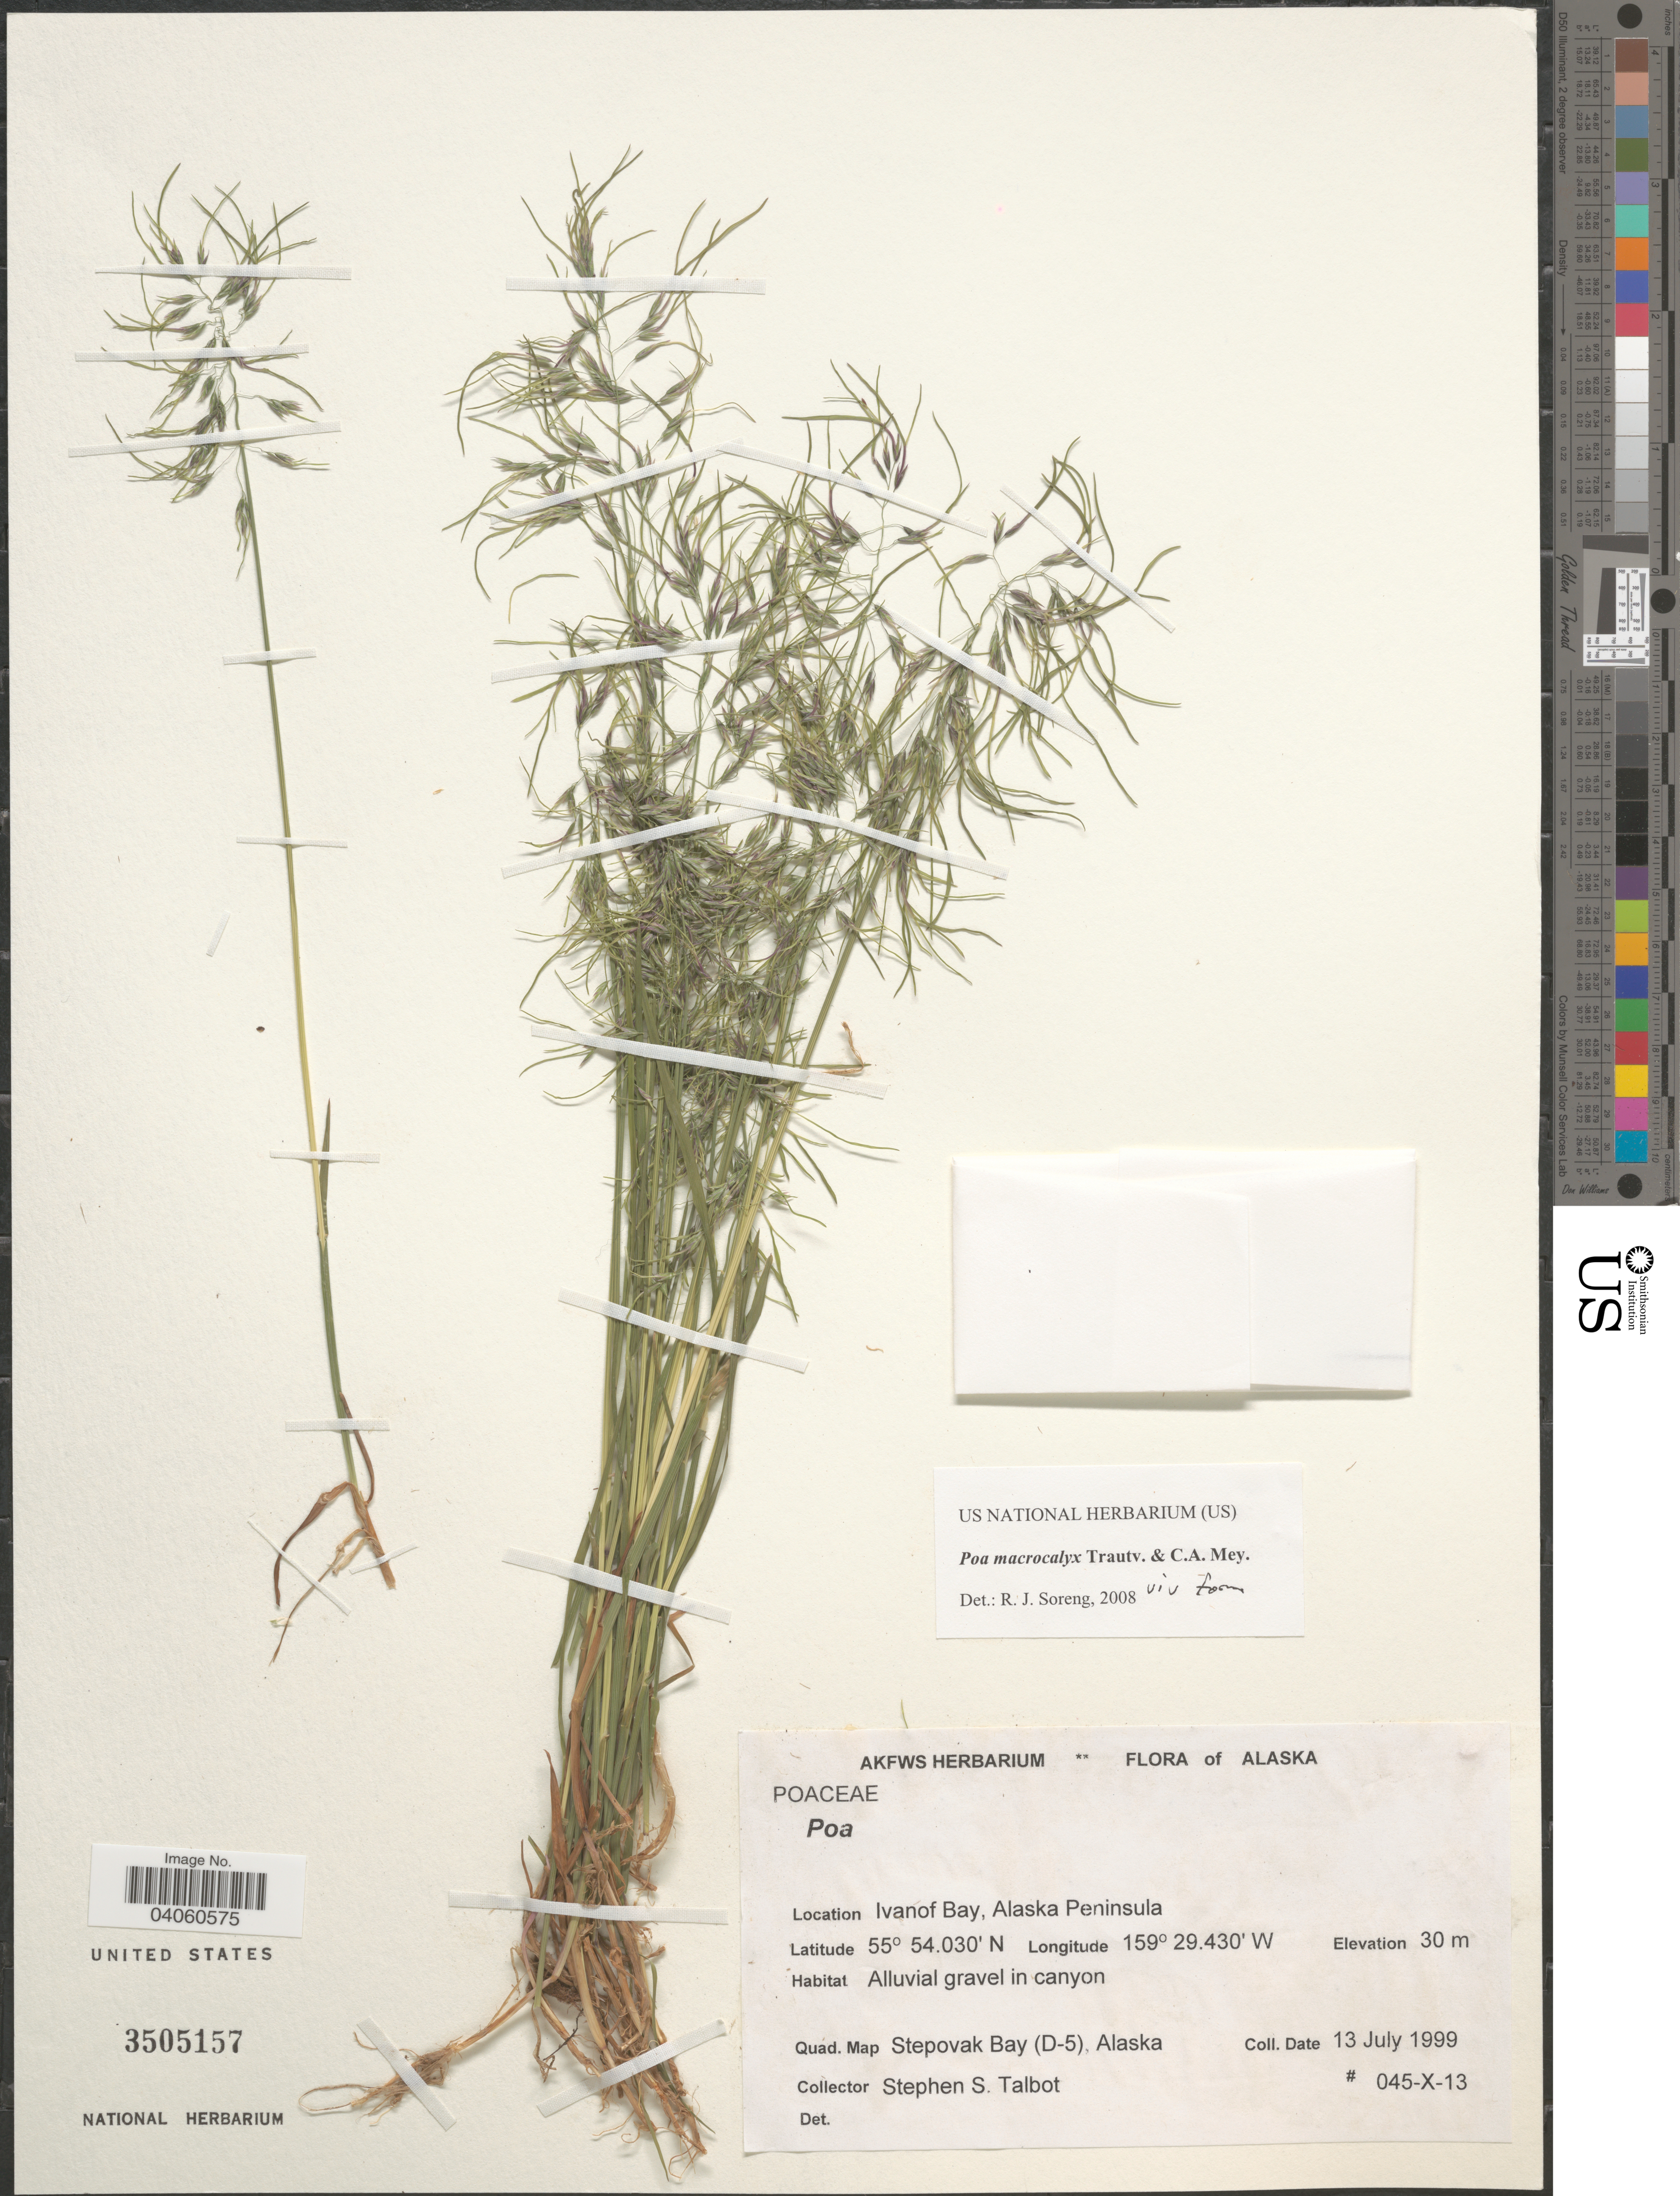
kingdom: Plantae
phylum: Tracheophyta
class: Liliopsida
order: Poales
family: Poaceae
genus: Poa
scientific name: Poa macrocalyx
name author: Trautv. & C.A. Mey.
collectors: S. S. Talbot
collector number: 045-X-13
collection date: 1999-07-13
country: United States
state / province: Alaska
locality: Ivanof Bay, Alaska Peninsula. Quad. Map Stepovak Bay (D-5).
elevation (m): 30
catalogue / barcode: US 3505157